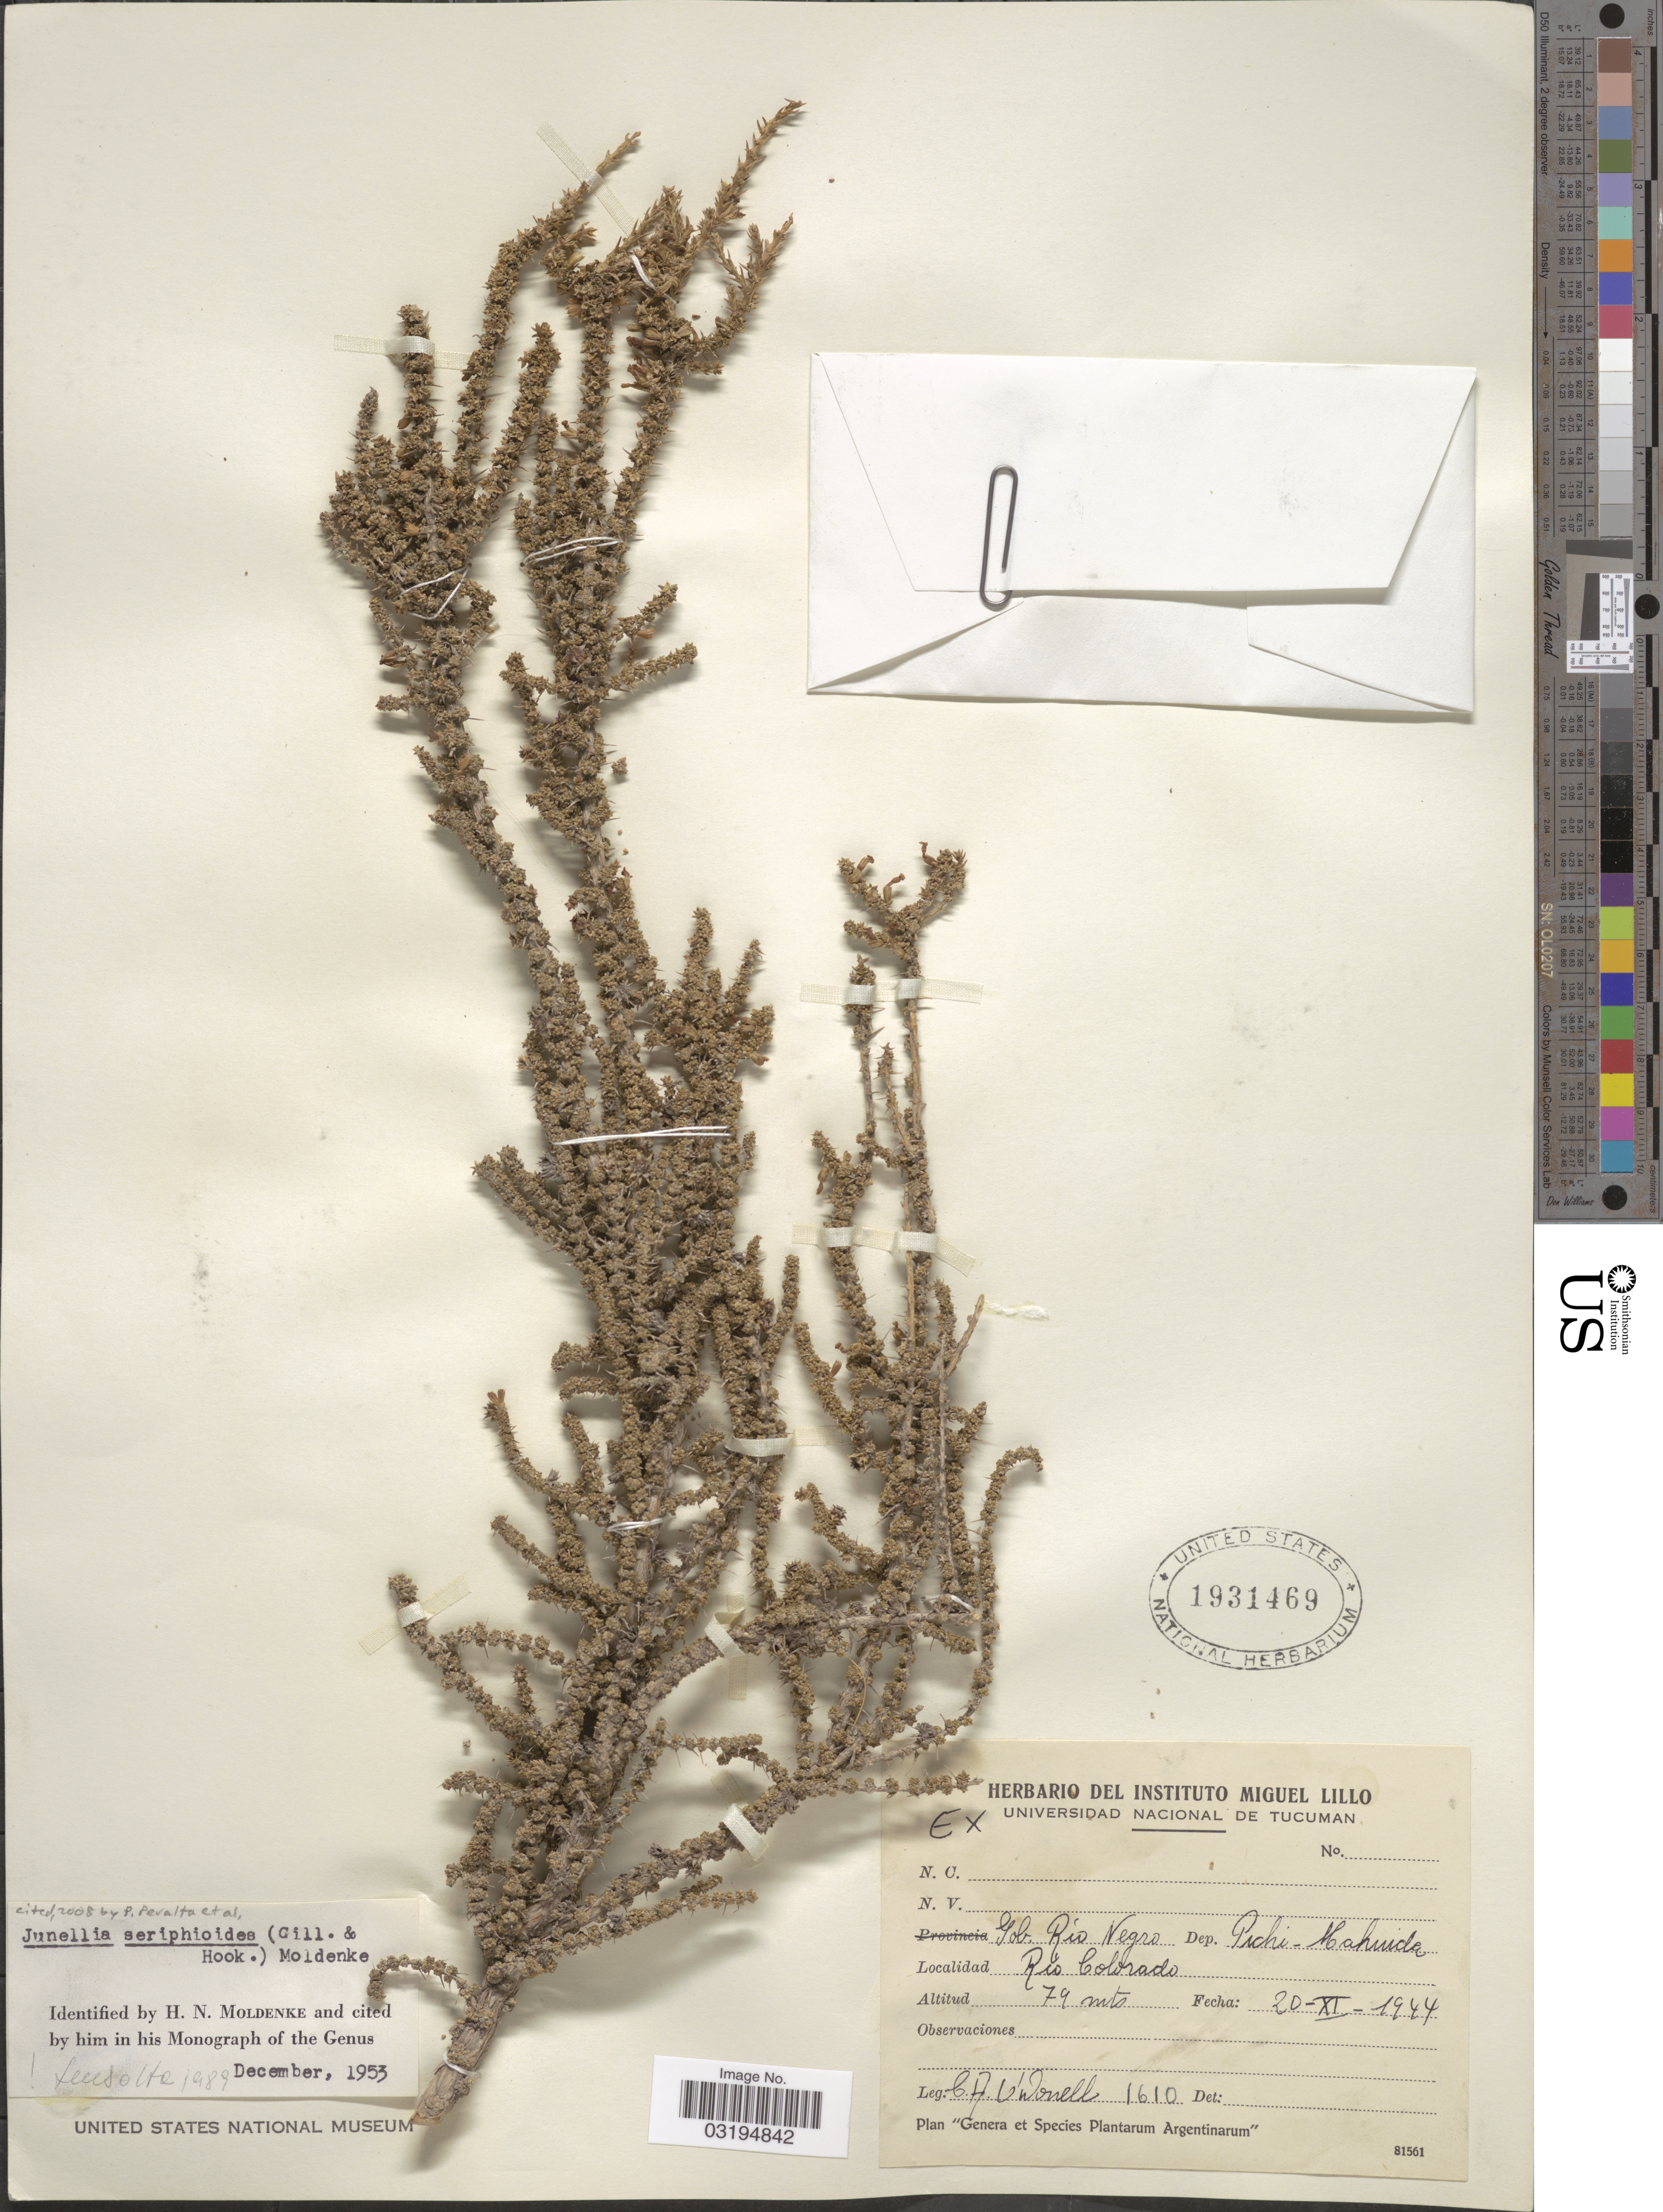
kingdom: Plantae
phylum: Tracheophyta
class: Magnoliopsida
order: Lamiales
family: Verbenaceae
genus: Junellia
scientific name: Junellia seriphioides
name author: (Gillies & Hook.) Moldenke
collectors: C. A. O'Donell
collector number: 1610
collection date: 1944-11-20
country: Argentina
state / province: Rio Negro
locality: Gob. Río Negro. Dep. Pichi-Mahuida. Río Colorado.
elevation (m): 79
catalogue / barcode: US 1931469